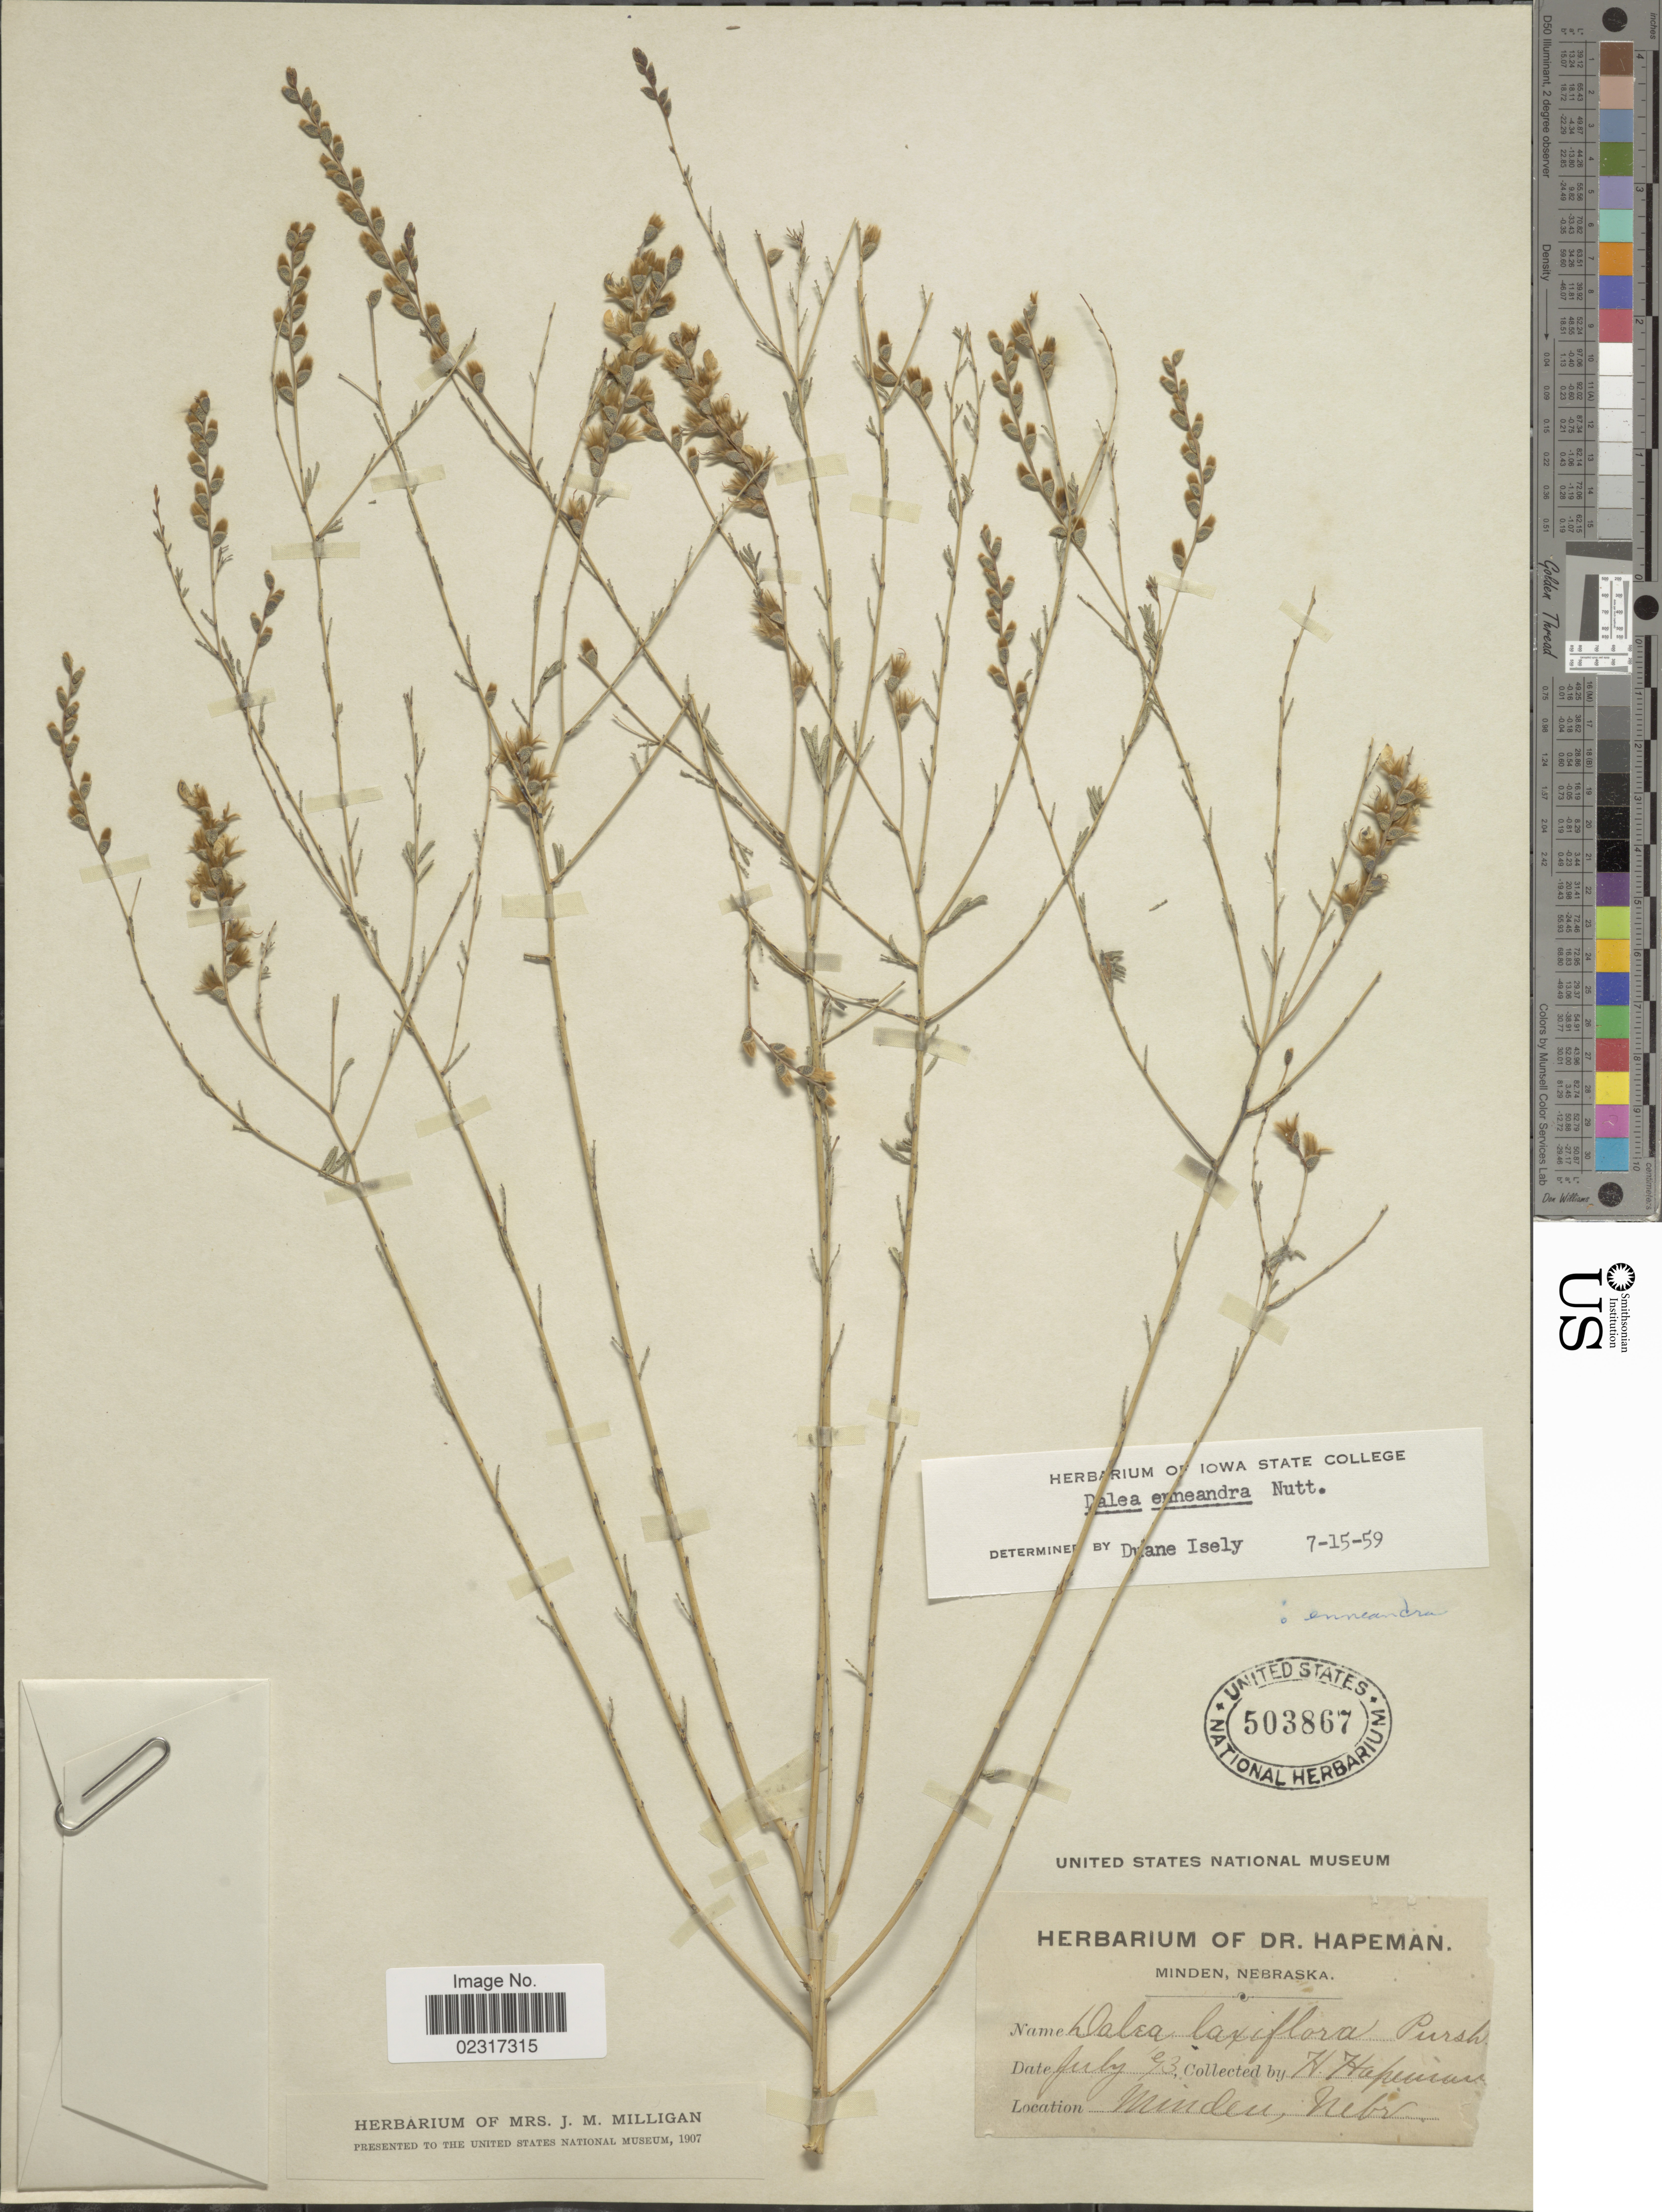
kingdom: Plantae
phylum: Tracheophyta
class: Magnoliopsida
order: Fabales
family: Fabaceae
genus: Dalea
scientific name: Dalea enneandra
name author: Nutt.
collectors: H. Hapeman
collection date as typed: Transcribed d/m/y: /7/93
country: United States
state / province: Nebraska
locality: Minden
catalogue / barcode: US 503867